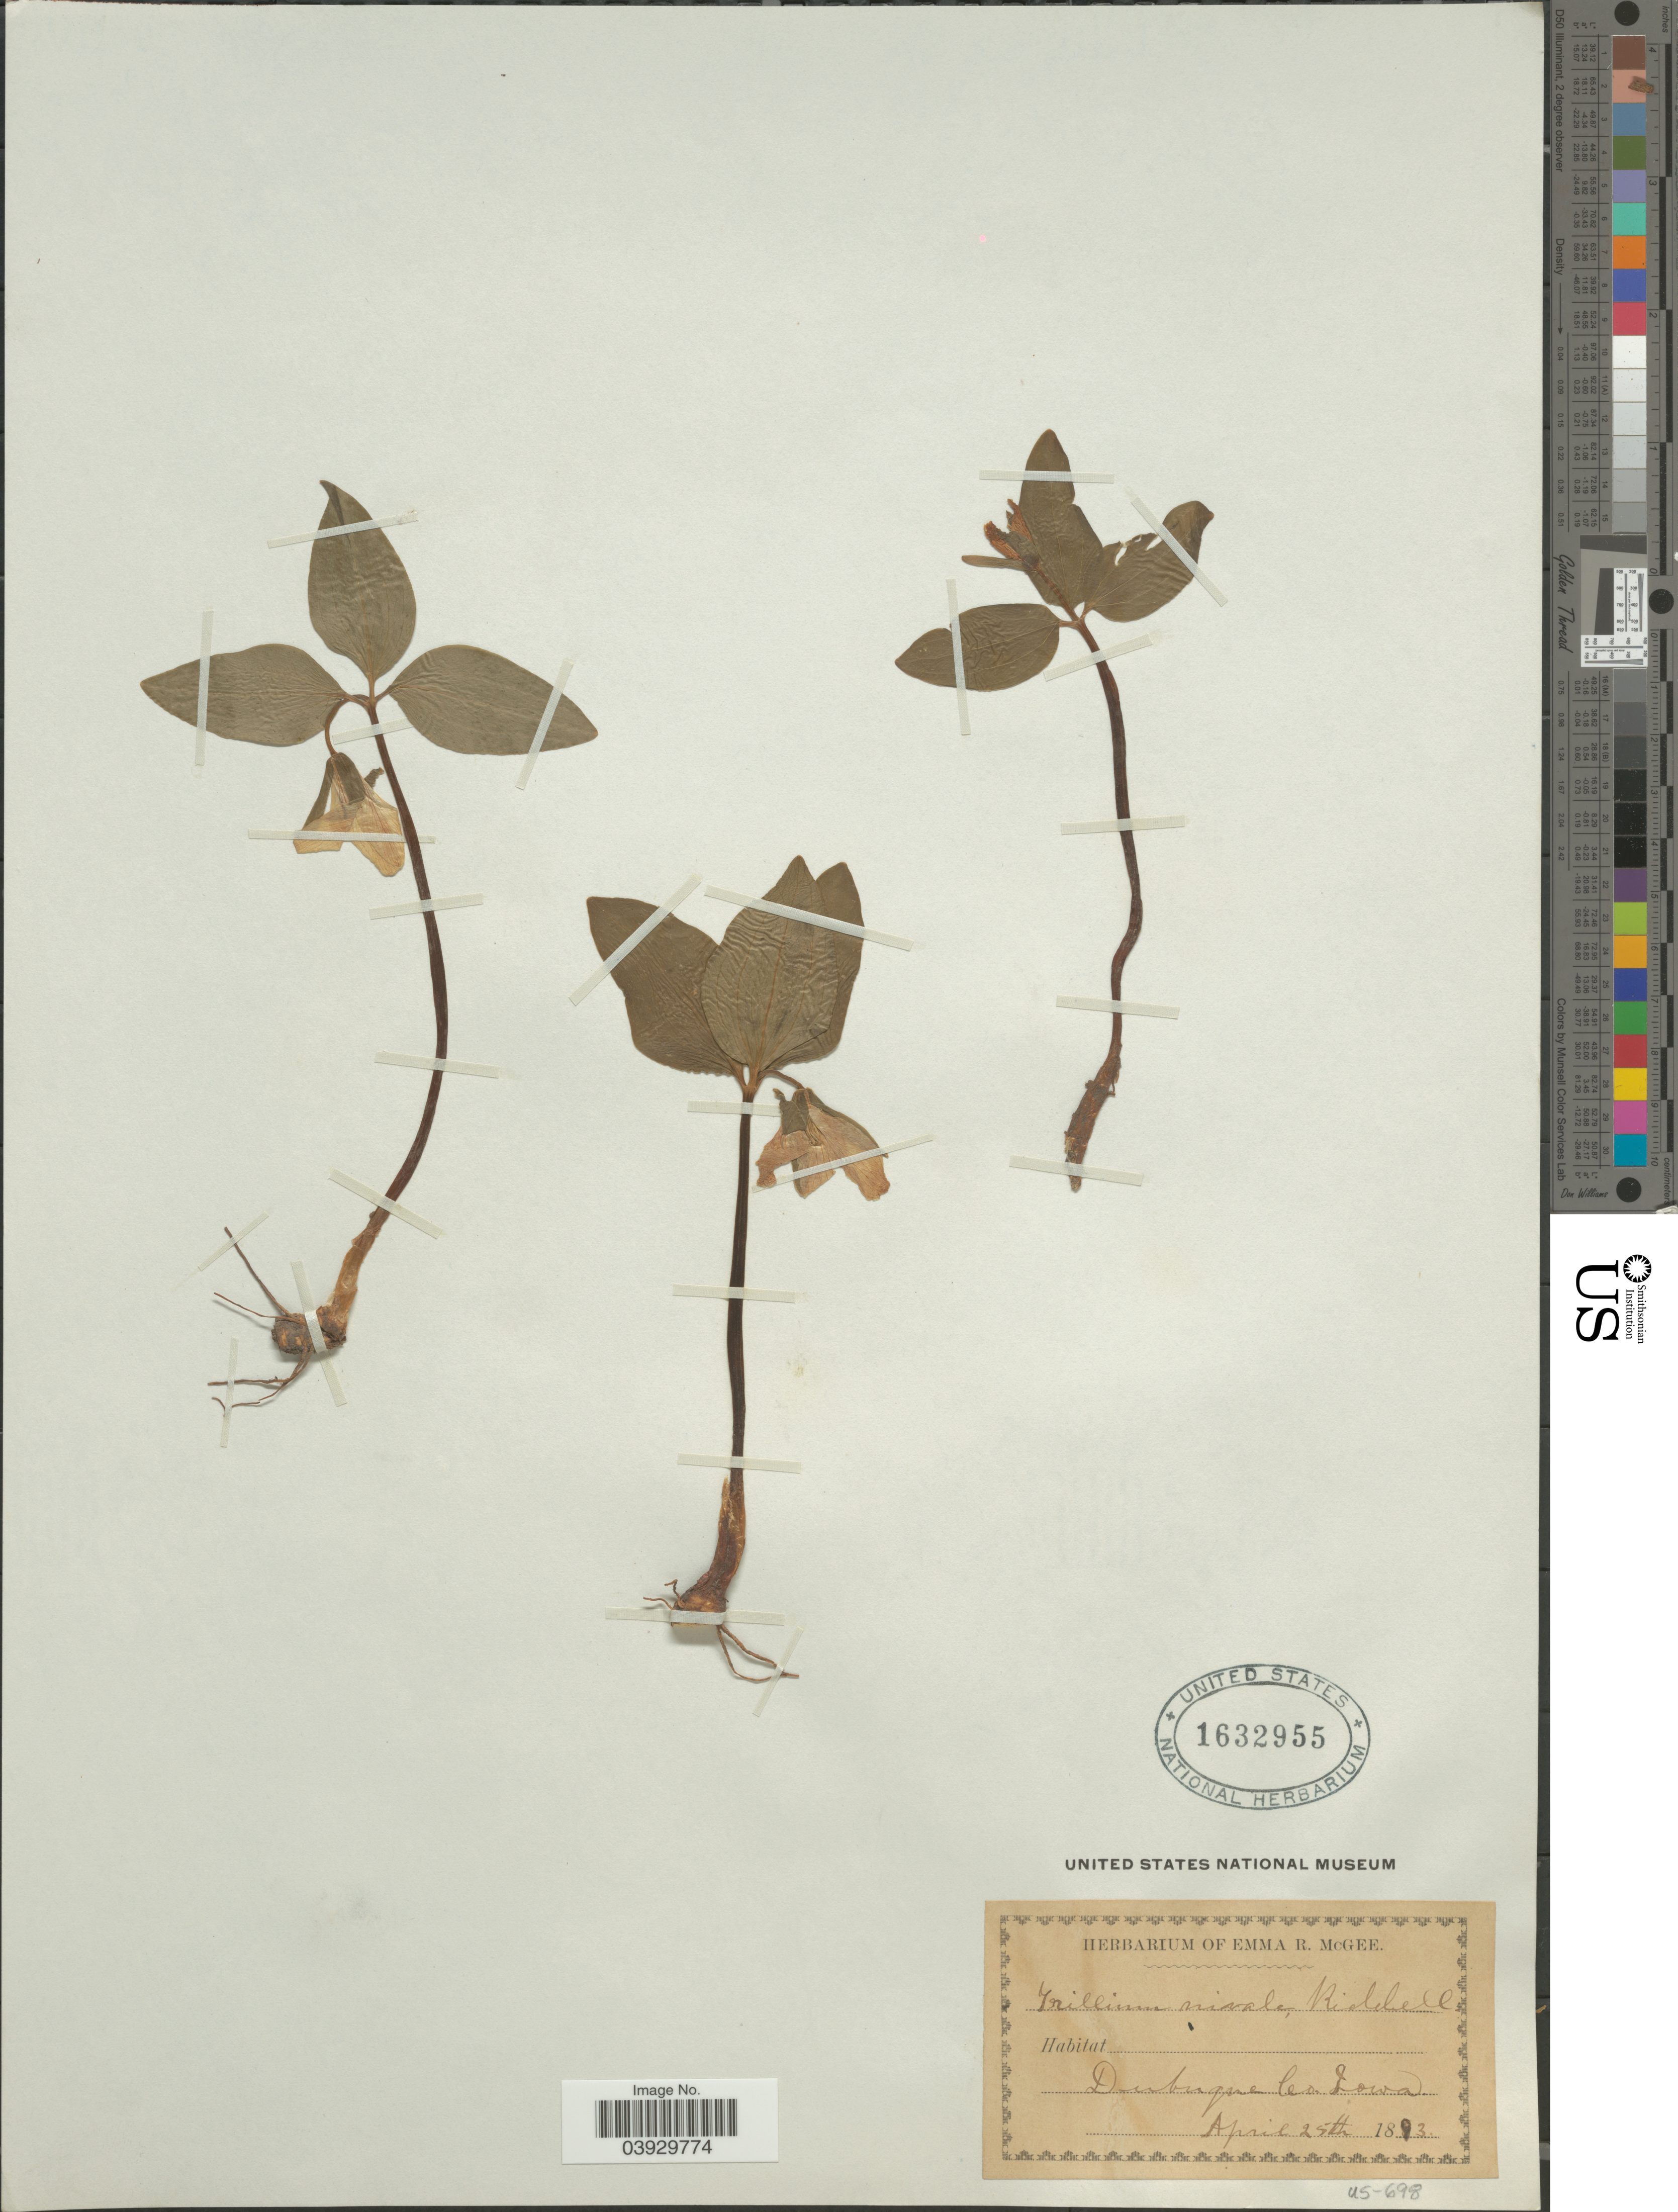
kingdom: Plantae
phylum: Tracheophyta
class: Liliopsida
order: Liliales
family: Melanthiaceae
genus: Trillium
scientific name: Trillium nivale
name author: Riddell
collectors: ex herb. of Emma R. McGee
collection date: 1893-04-25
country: United States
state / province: Iowa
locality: Dubuque Co.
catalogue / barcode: US 1632955